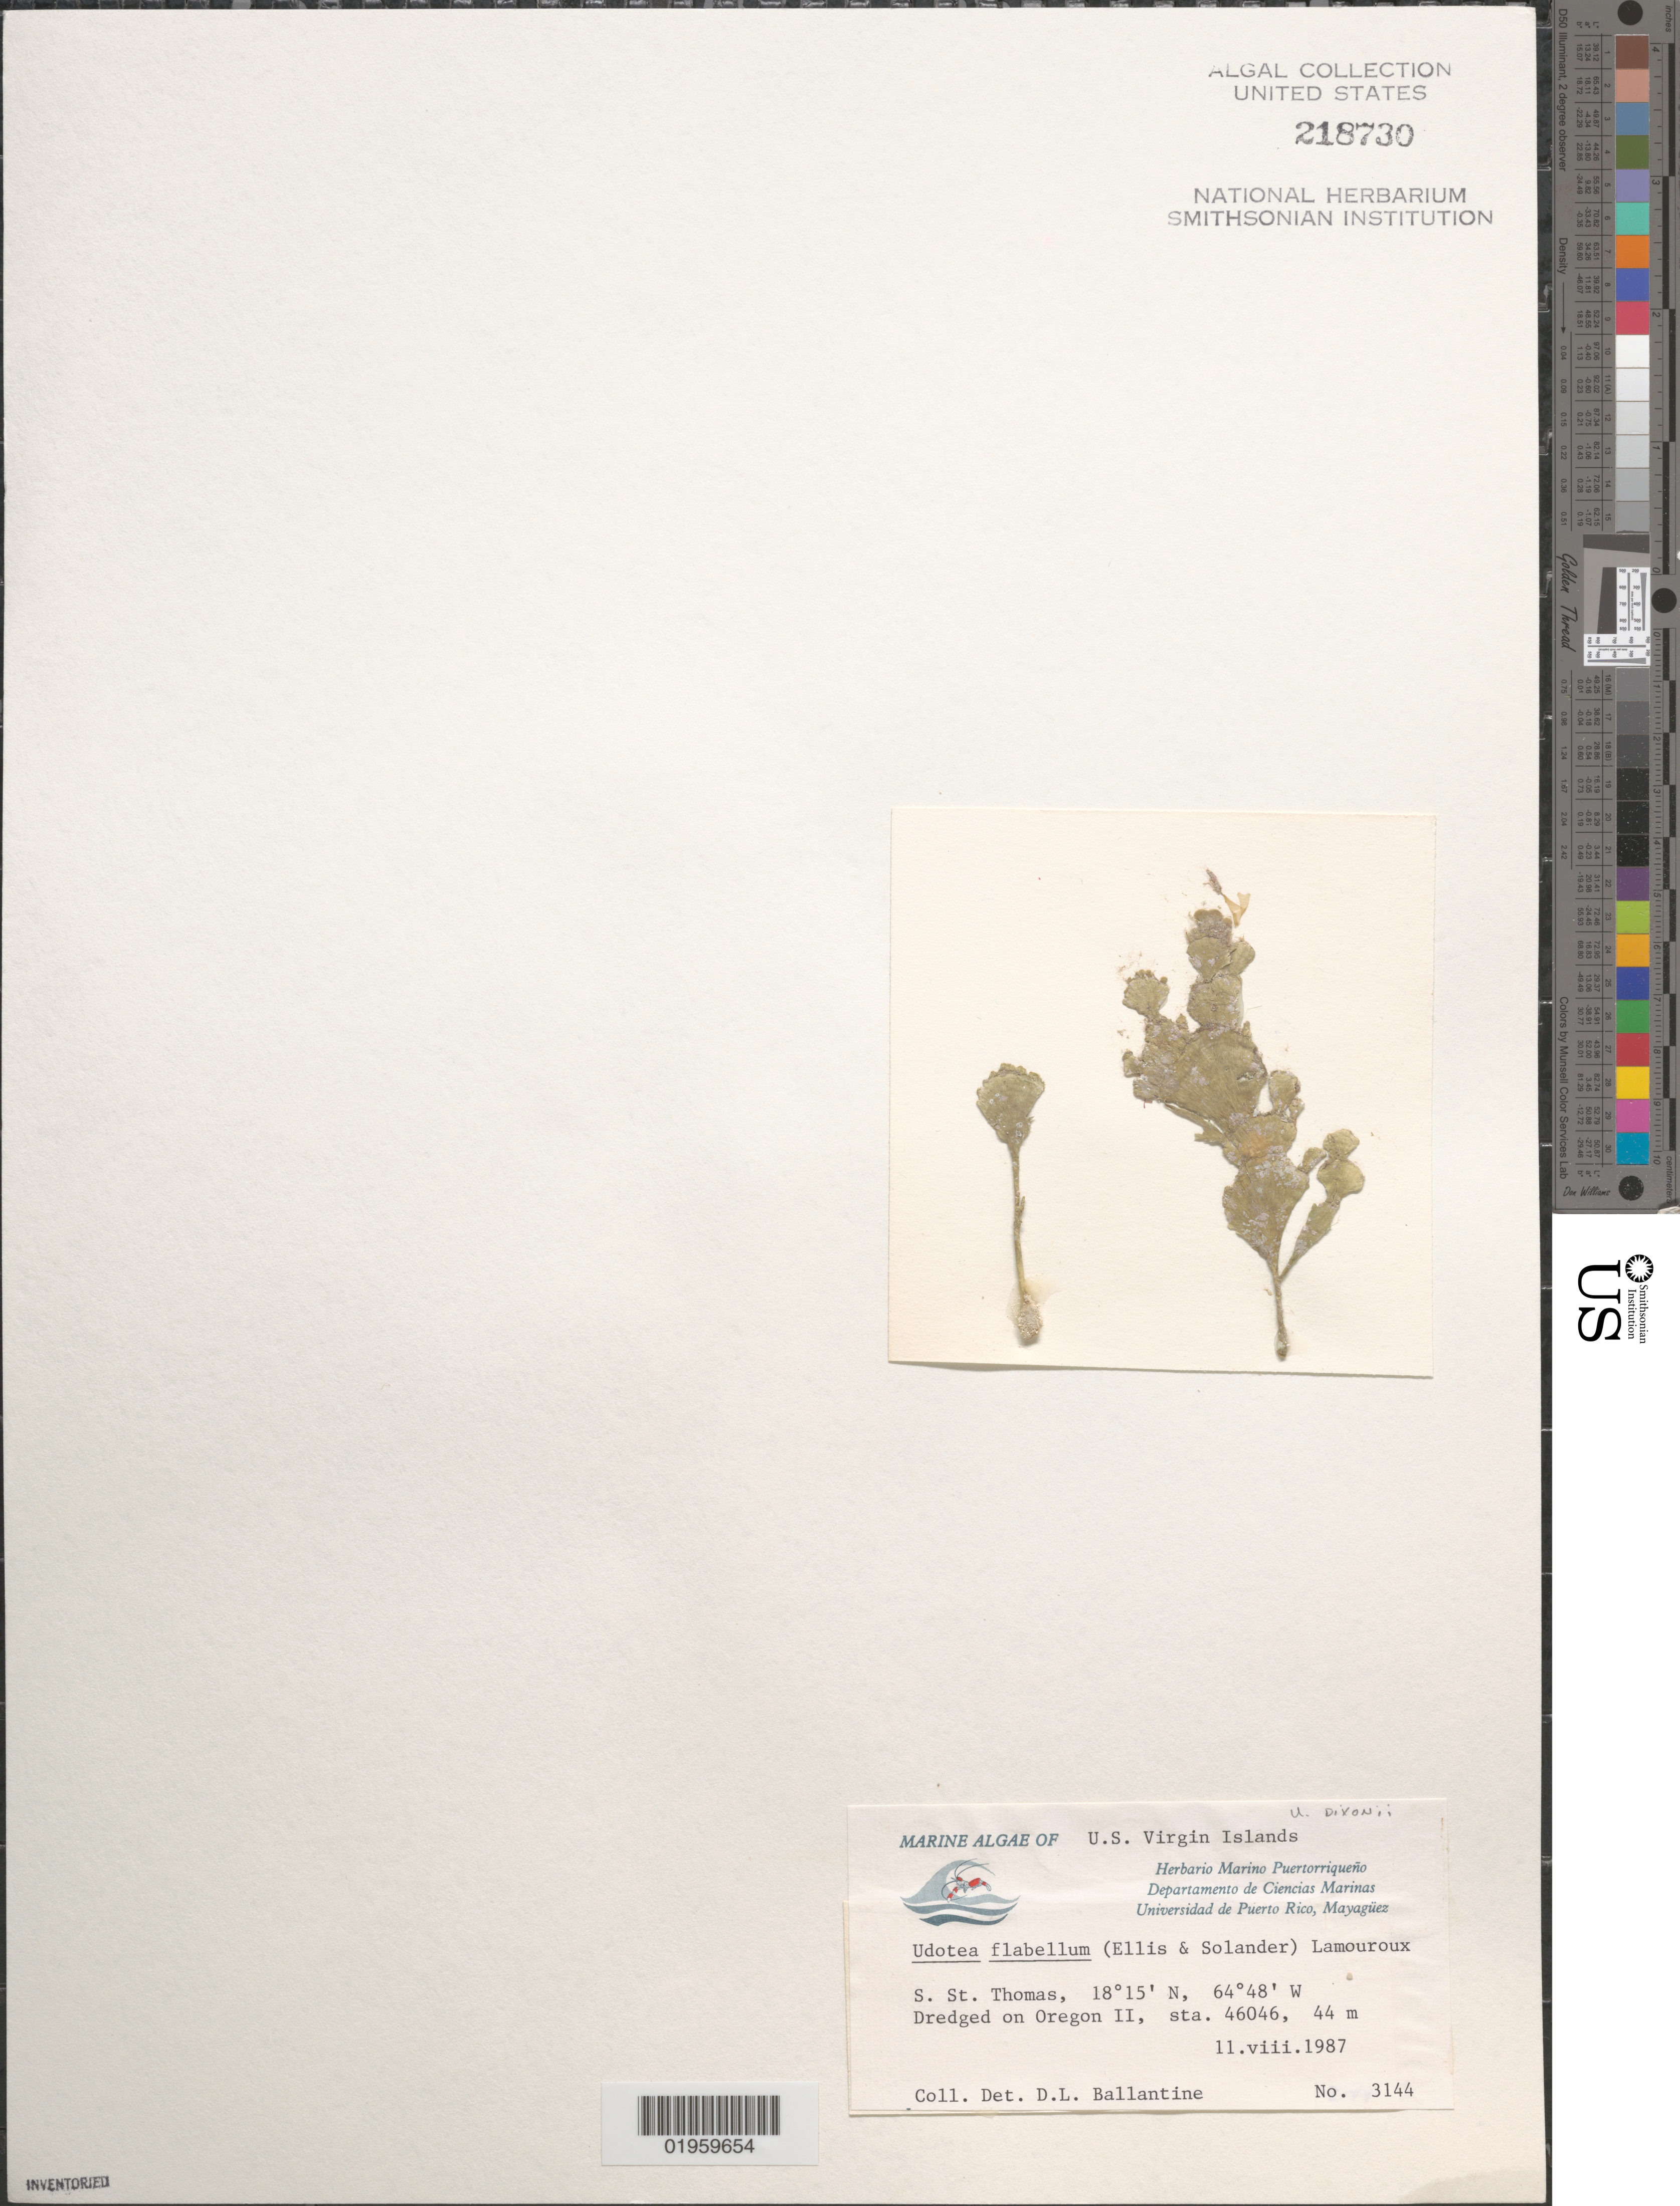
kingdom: Plantae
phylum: Chlorophyta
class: Ulvophyceae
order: Bryopsidales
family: Udoteaceae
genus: Udotea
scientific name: Udotea flabellum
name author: (J. Ellis & Sol.) M. Howe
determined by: Ballantine, D. L.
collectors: D.L. Ballantine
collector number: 3144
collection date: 1987-08-11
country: U.S. Virgin Islands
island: St. Thomas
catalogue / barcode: US 218730